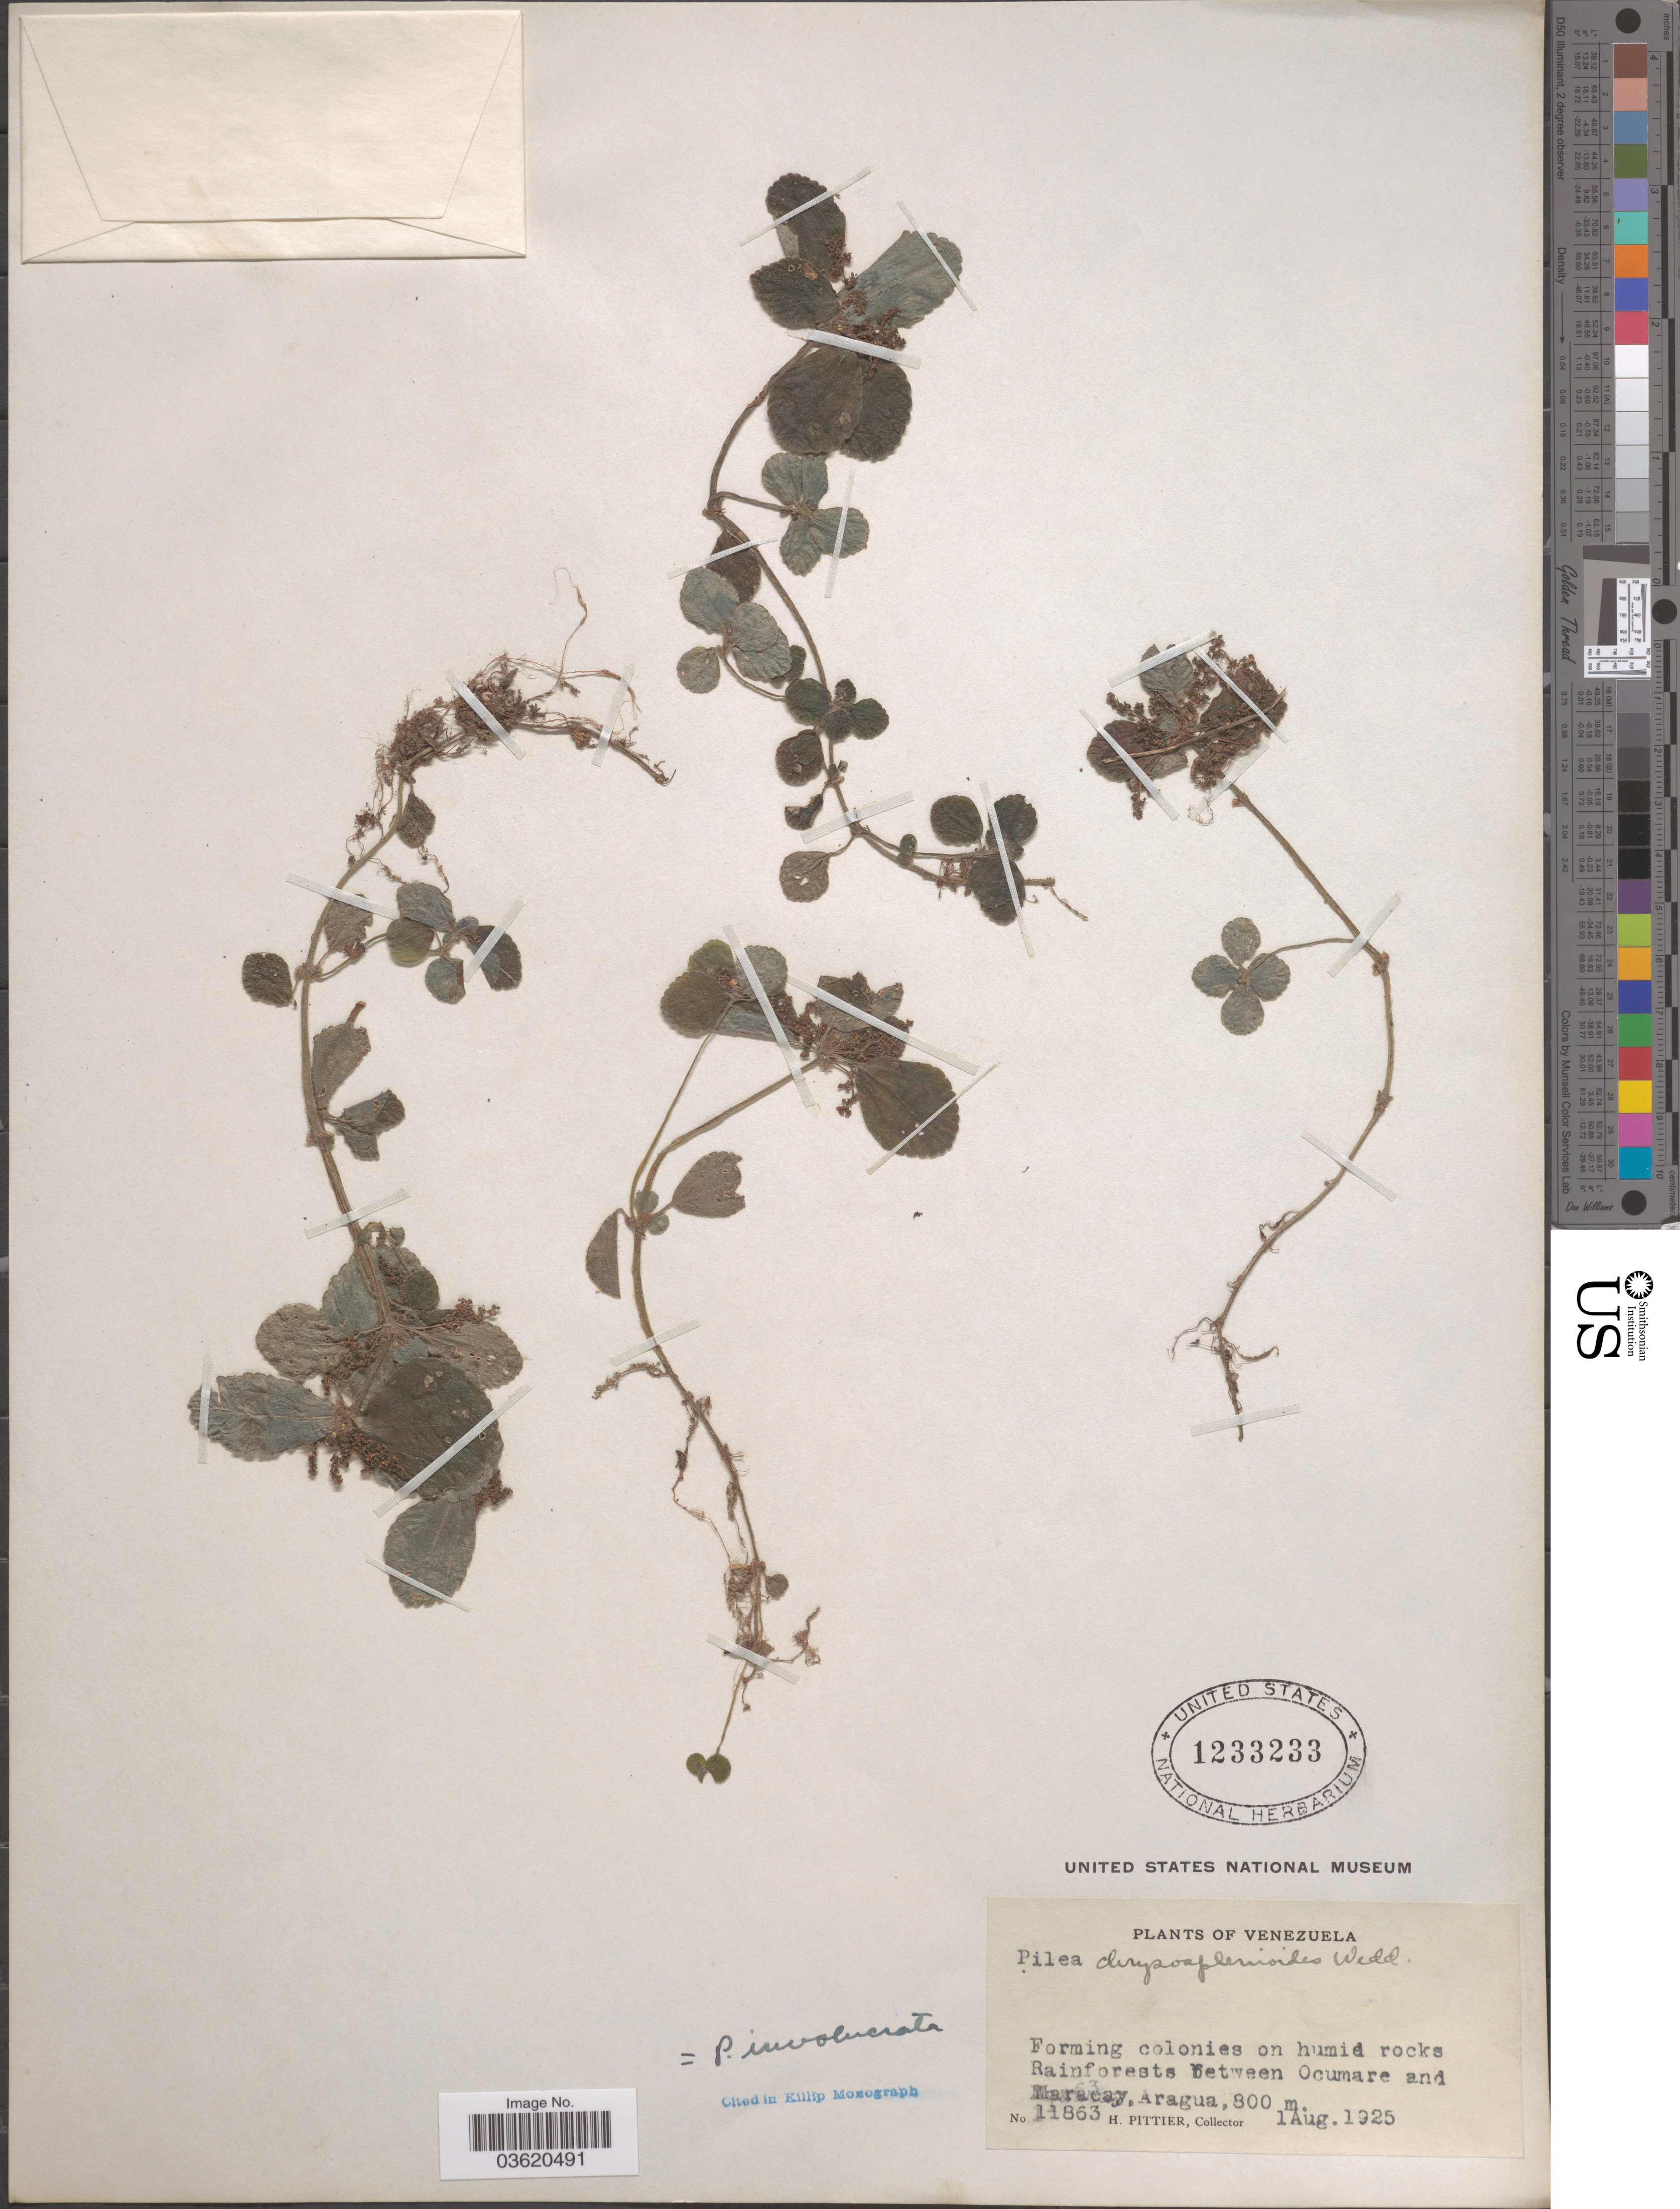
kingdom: Plantae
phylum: Tracheophyta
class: Magnoliopsida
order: Rosales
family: Urticaceae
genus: Pilea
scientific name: Pilea involucrata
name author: Urb.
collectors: H. F. Pittier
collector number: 11863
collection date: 1925-08-01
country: Venezuela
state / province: Aragua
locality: Rainforest between Ocumare and Maracay.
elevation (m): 800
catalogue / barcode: US 1233233